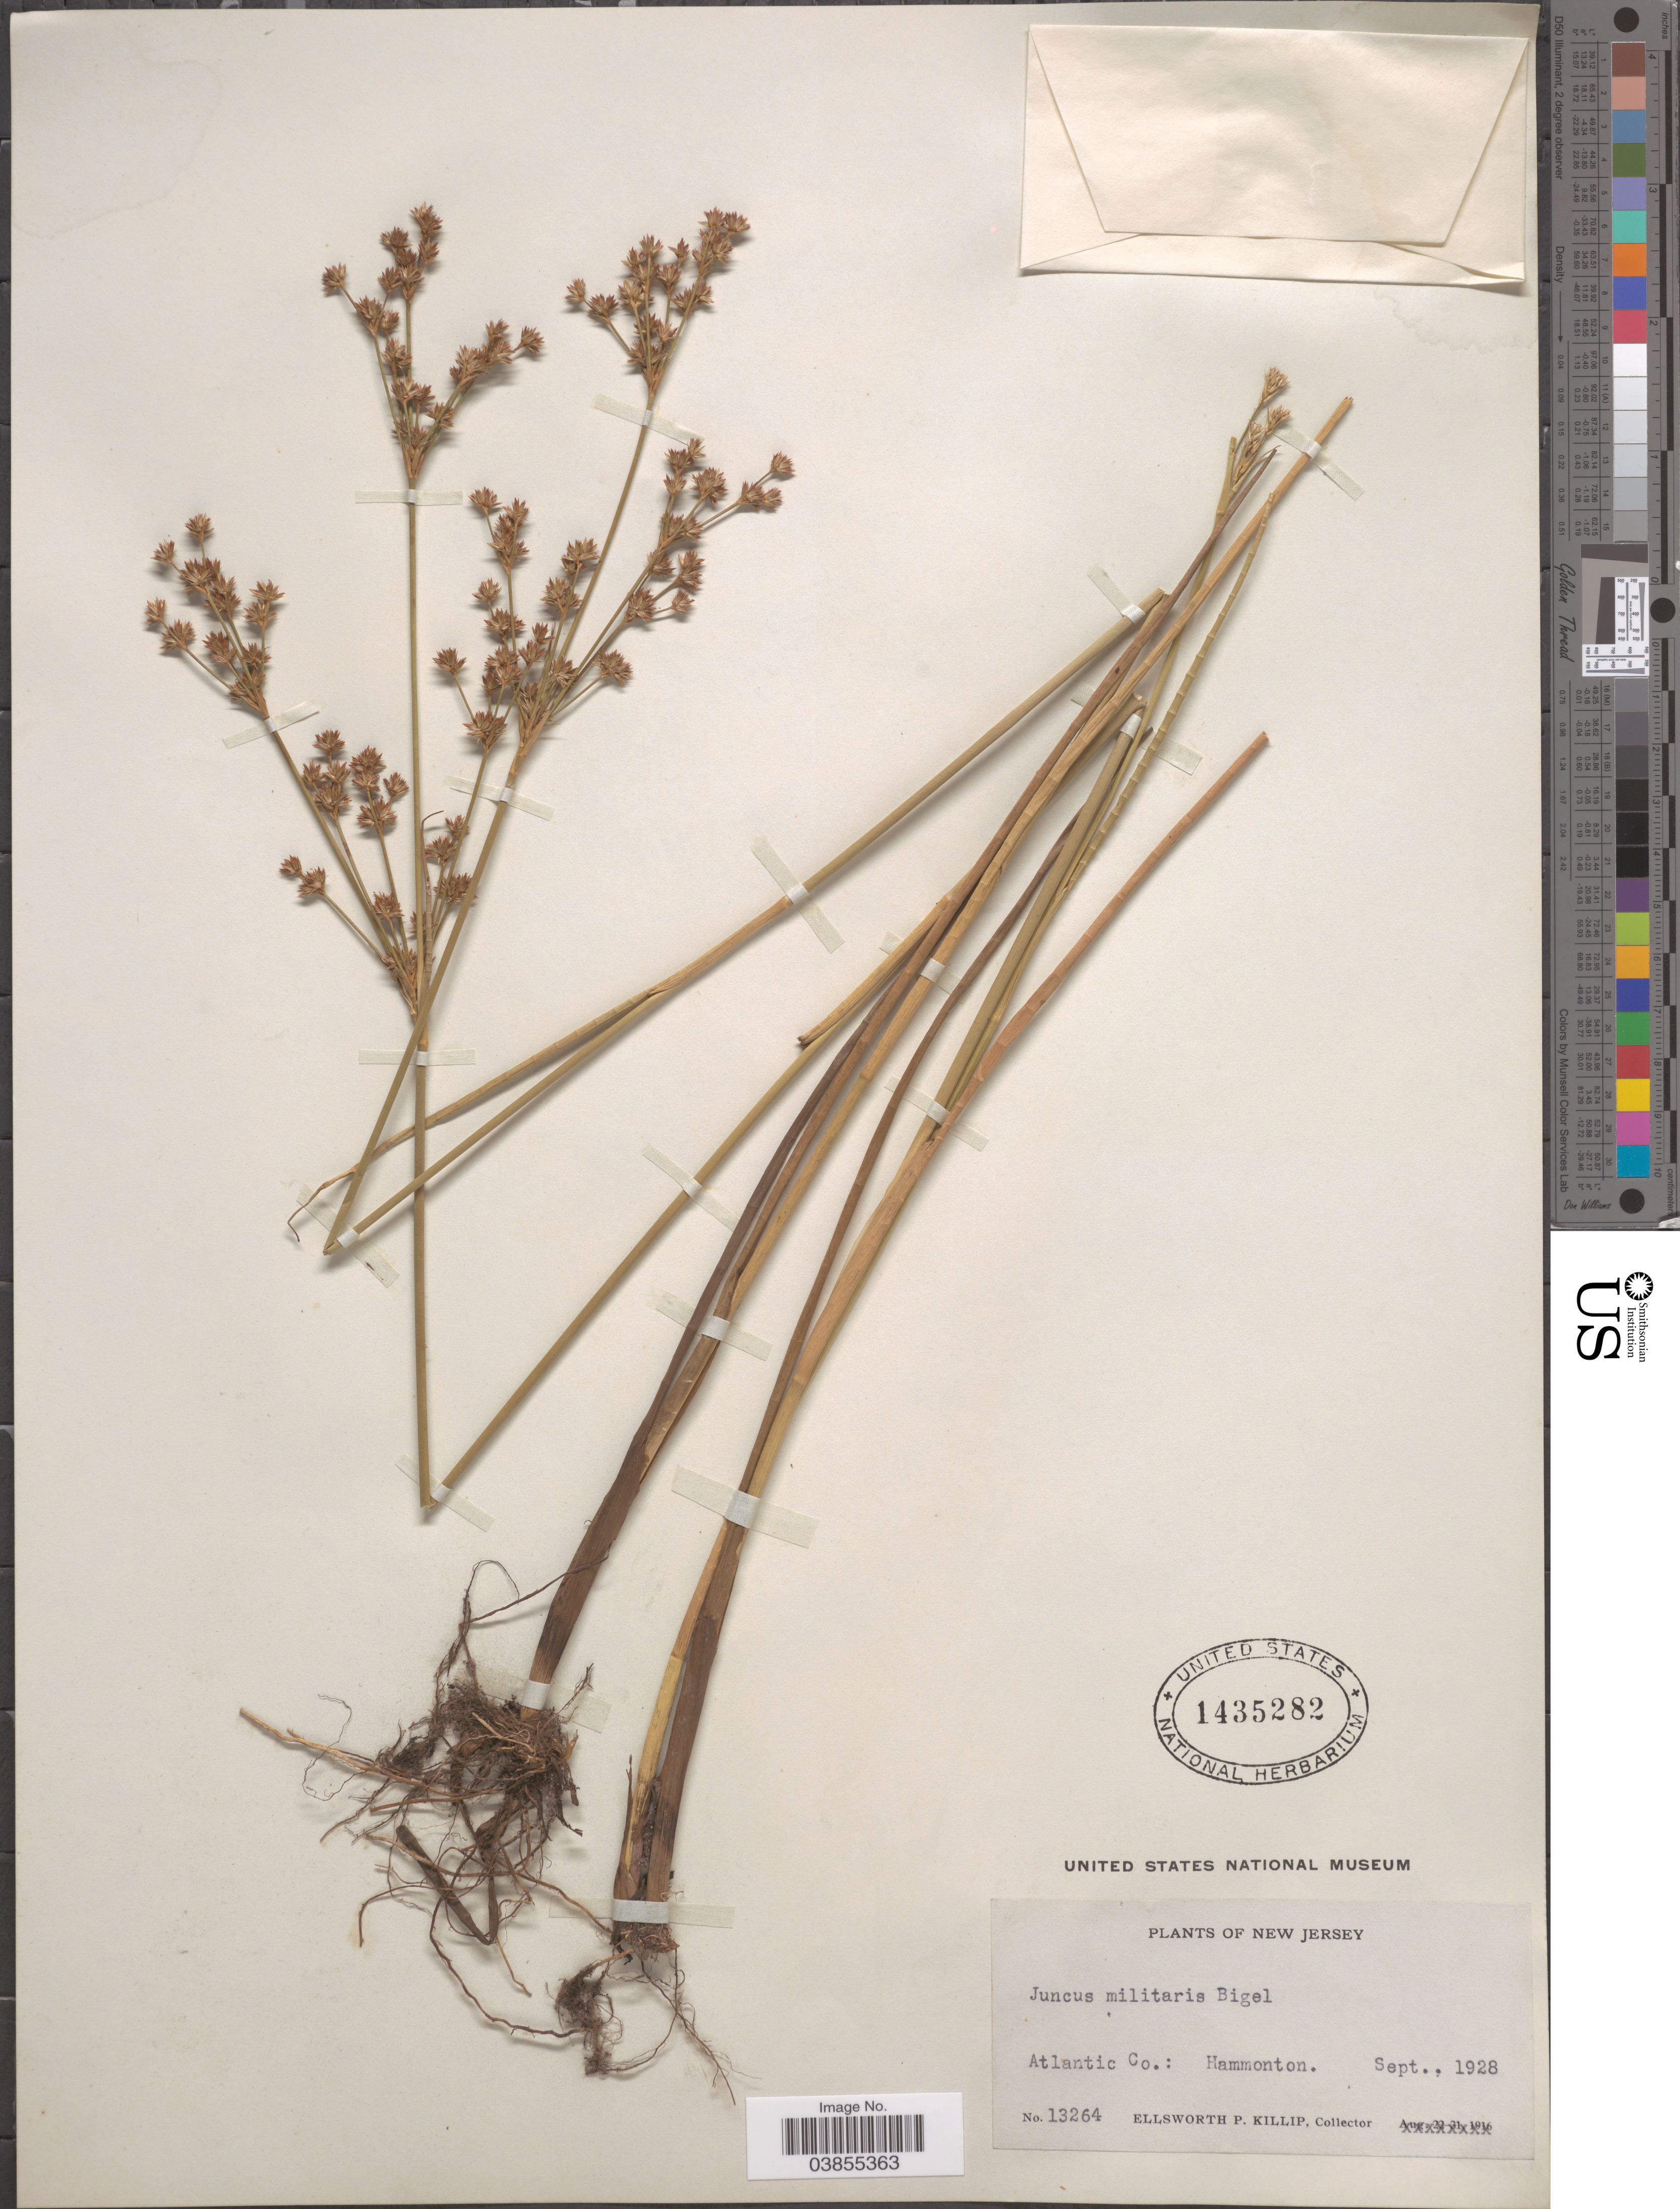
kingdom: Plantae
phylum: Tracheophyta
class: Liliopsida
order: Poales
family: Juncaceae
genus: Juncus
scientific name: Juncus militaris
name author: Bigelow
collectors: E. P. Killip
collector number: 13264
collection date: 1928-09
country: United States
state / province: New Jersey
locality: Atlantic Co.: Hammonton.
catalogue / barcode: US 1435282